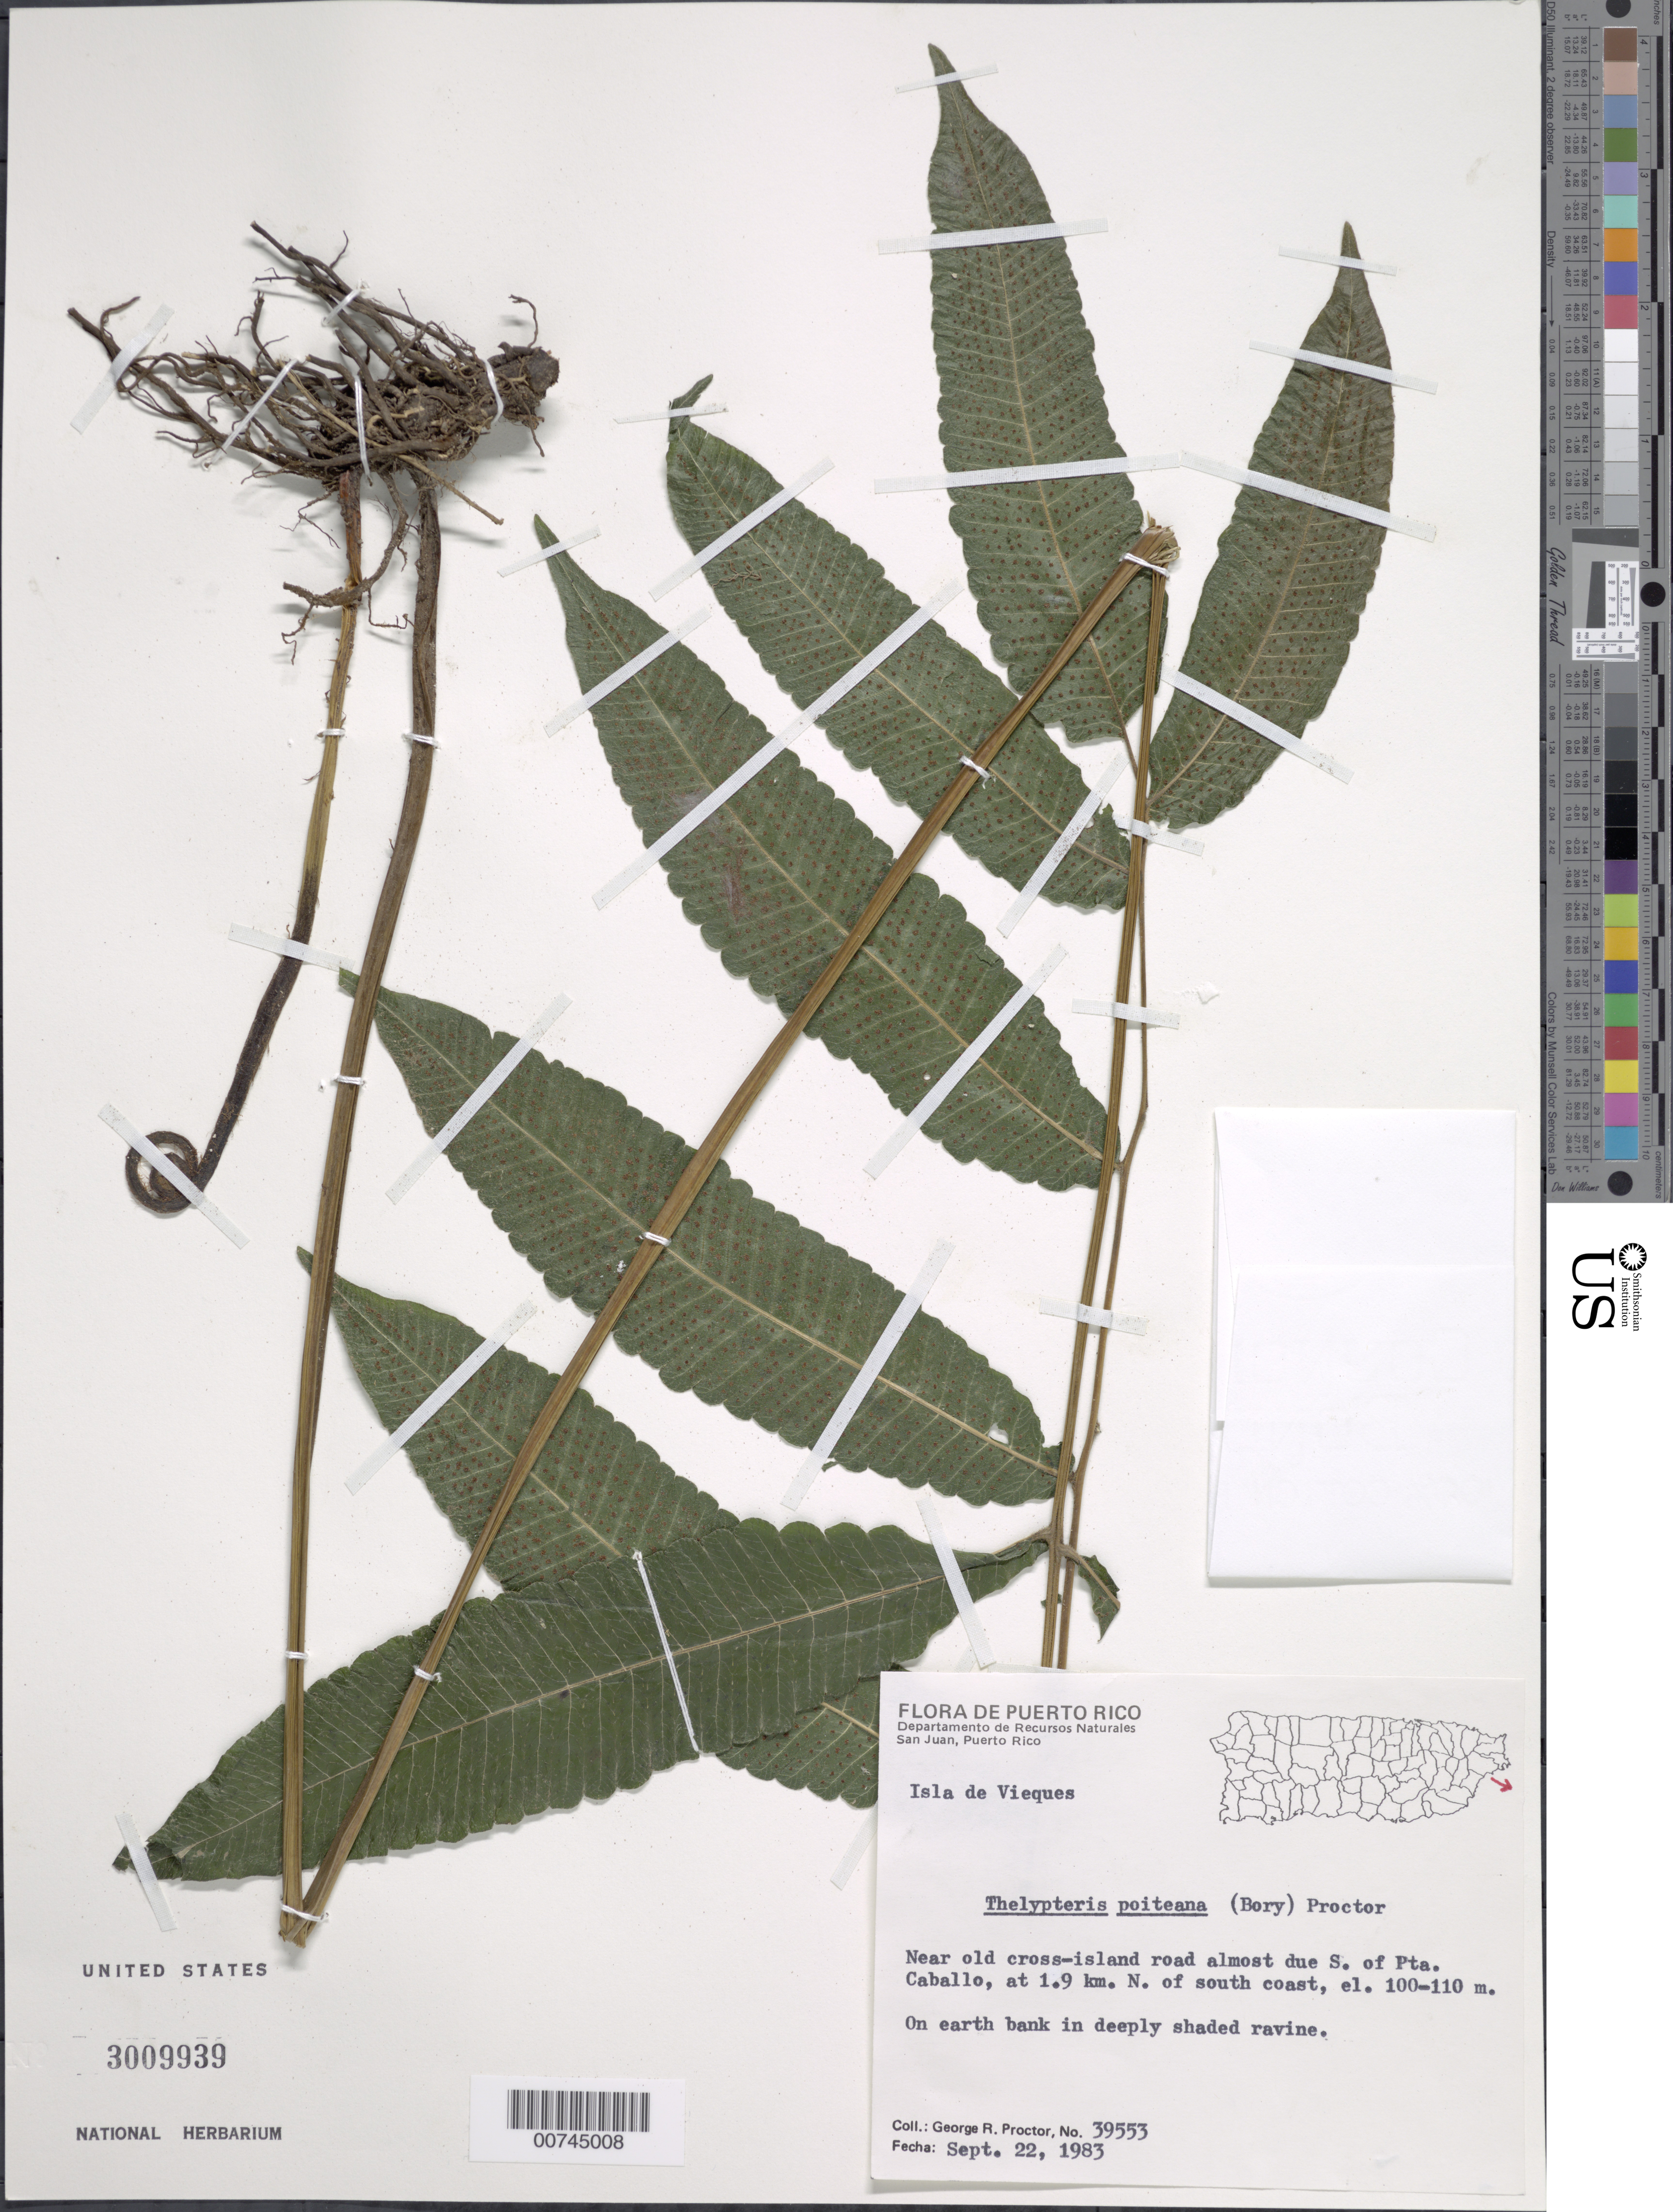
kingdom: Plantae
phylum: Tracheophyta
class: Polypodiopsida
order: Polypodiales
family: Thelypteridaceae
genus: Goniopteris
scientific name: Goniopteris poiteana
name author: (Bory) Ching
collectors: G. R. Proctor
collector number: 39553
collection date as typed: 22 Sep 1983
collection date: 1983-09-22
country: Puerto Rico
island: Vieques I.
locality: Near old cross-island road almost due S of Pta. Caballo, at 1.9 km N of South coast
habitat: On earth bank in deeply shaded ravine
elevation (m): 100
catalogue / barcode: US 3009939